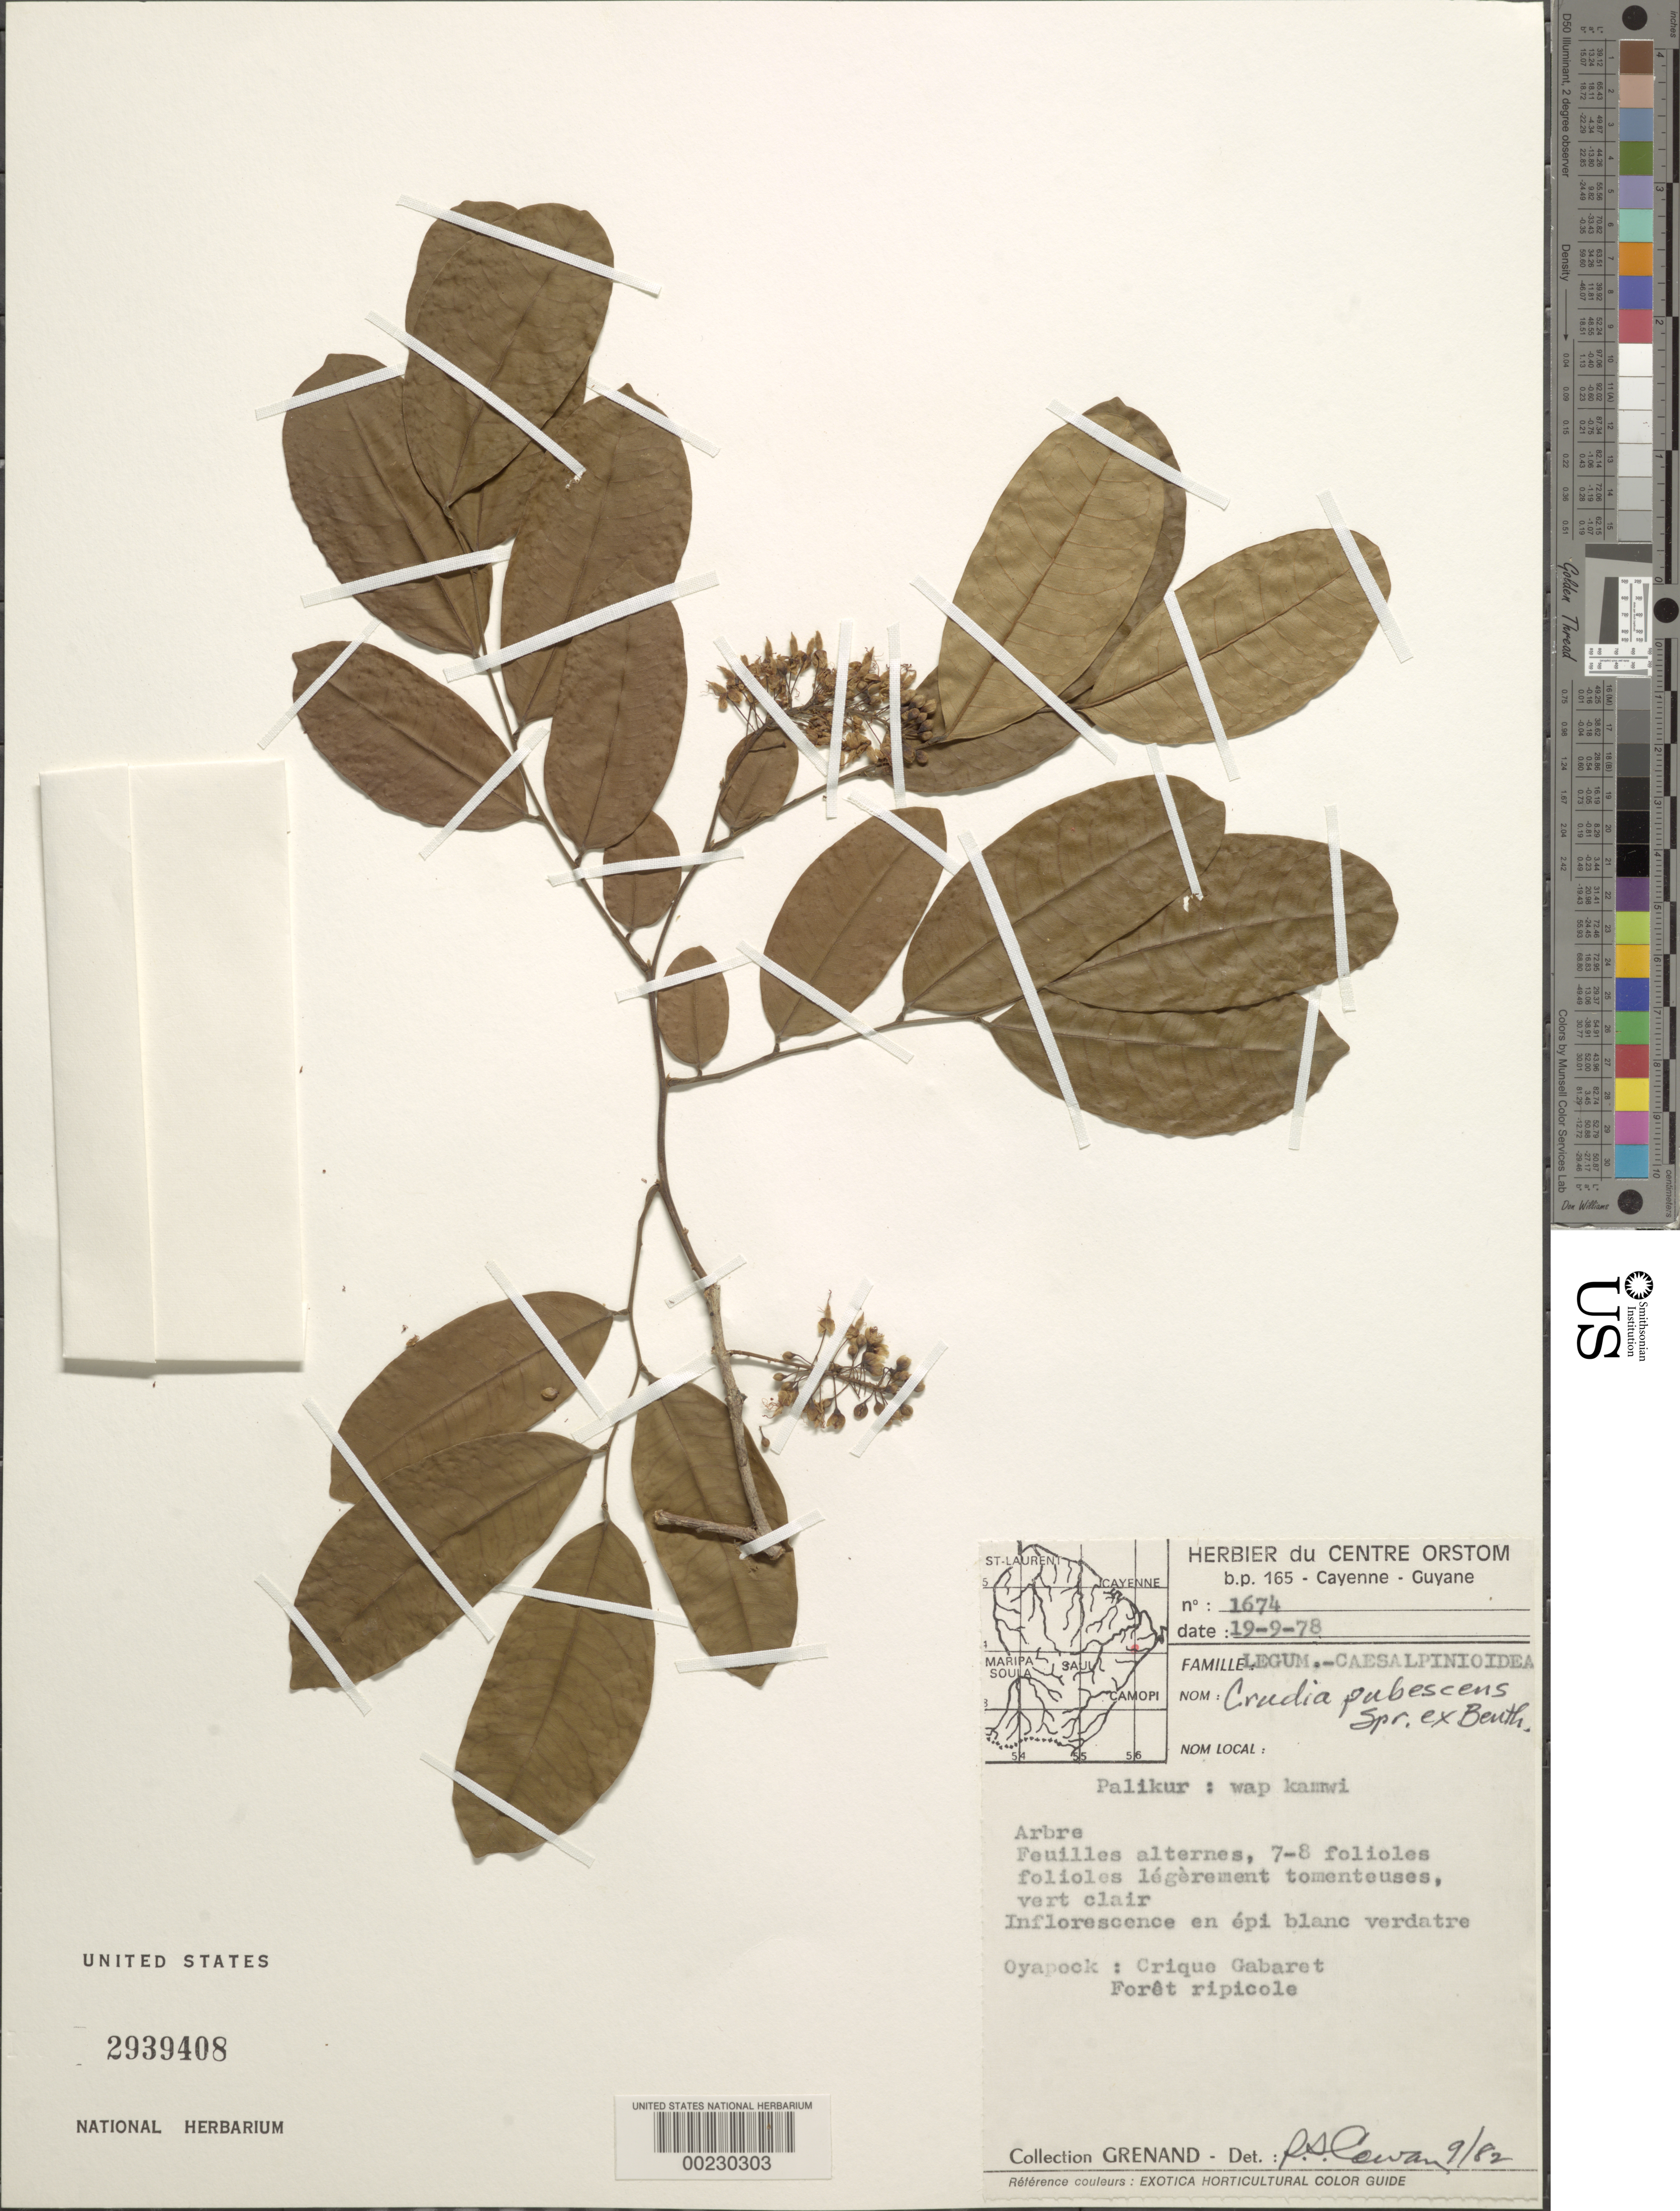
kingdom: Plantae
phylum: Tracheophyta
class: Magnoliopsida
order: Fabales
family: Fabaceae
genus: Crudia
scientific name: Crudia pubescens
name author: Spruce ex Benth. in Mart.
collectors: P. Grenand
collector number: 1674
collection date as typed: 19 Sep 1978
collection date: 1978-09-19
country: French Guiana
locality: Oyapock; crique gabaret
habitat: See specimen sheet for notes in french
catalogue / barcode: US 2939408